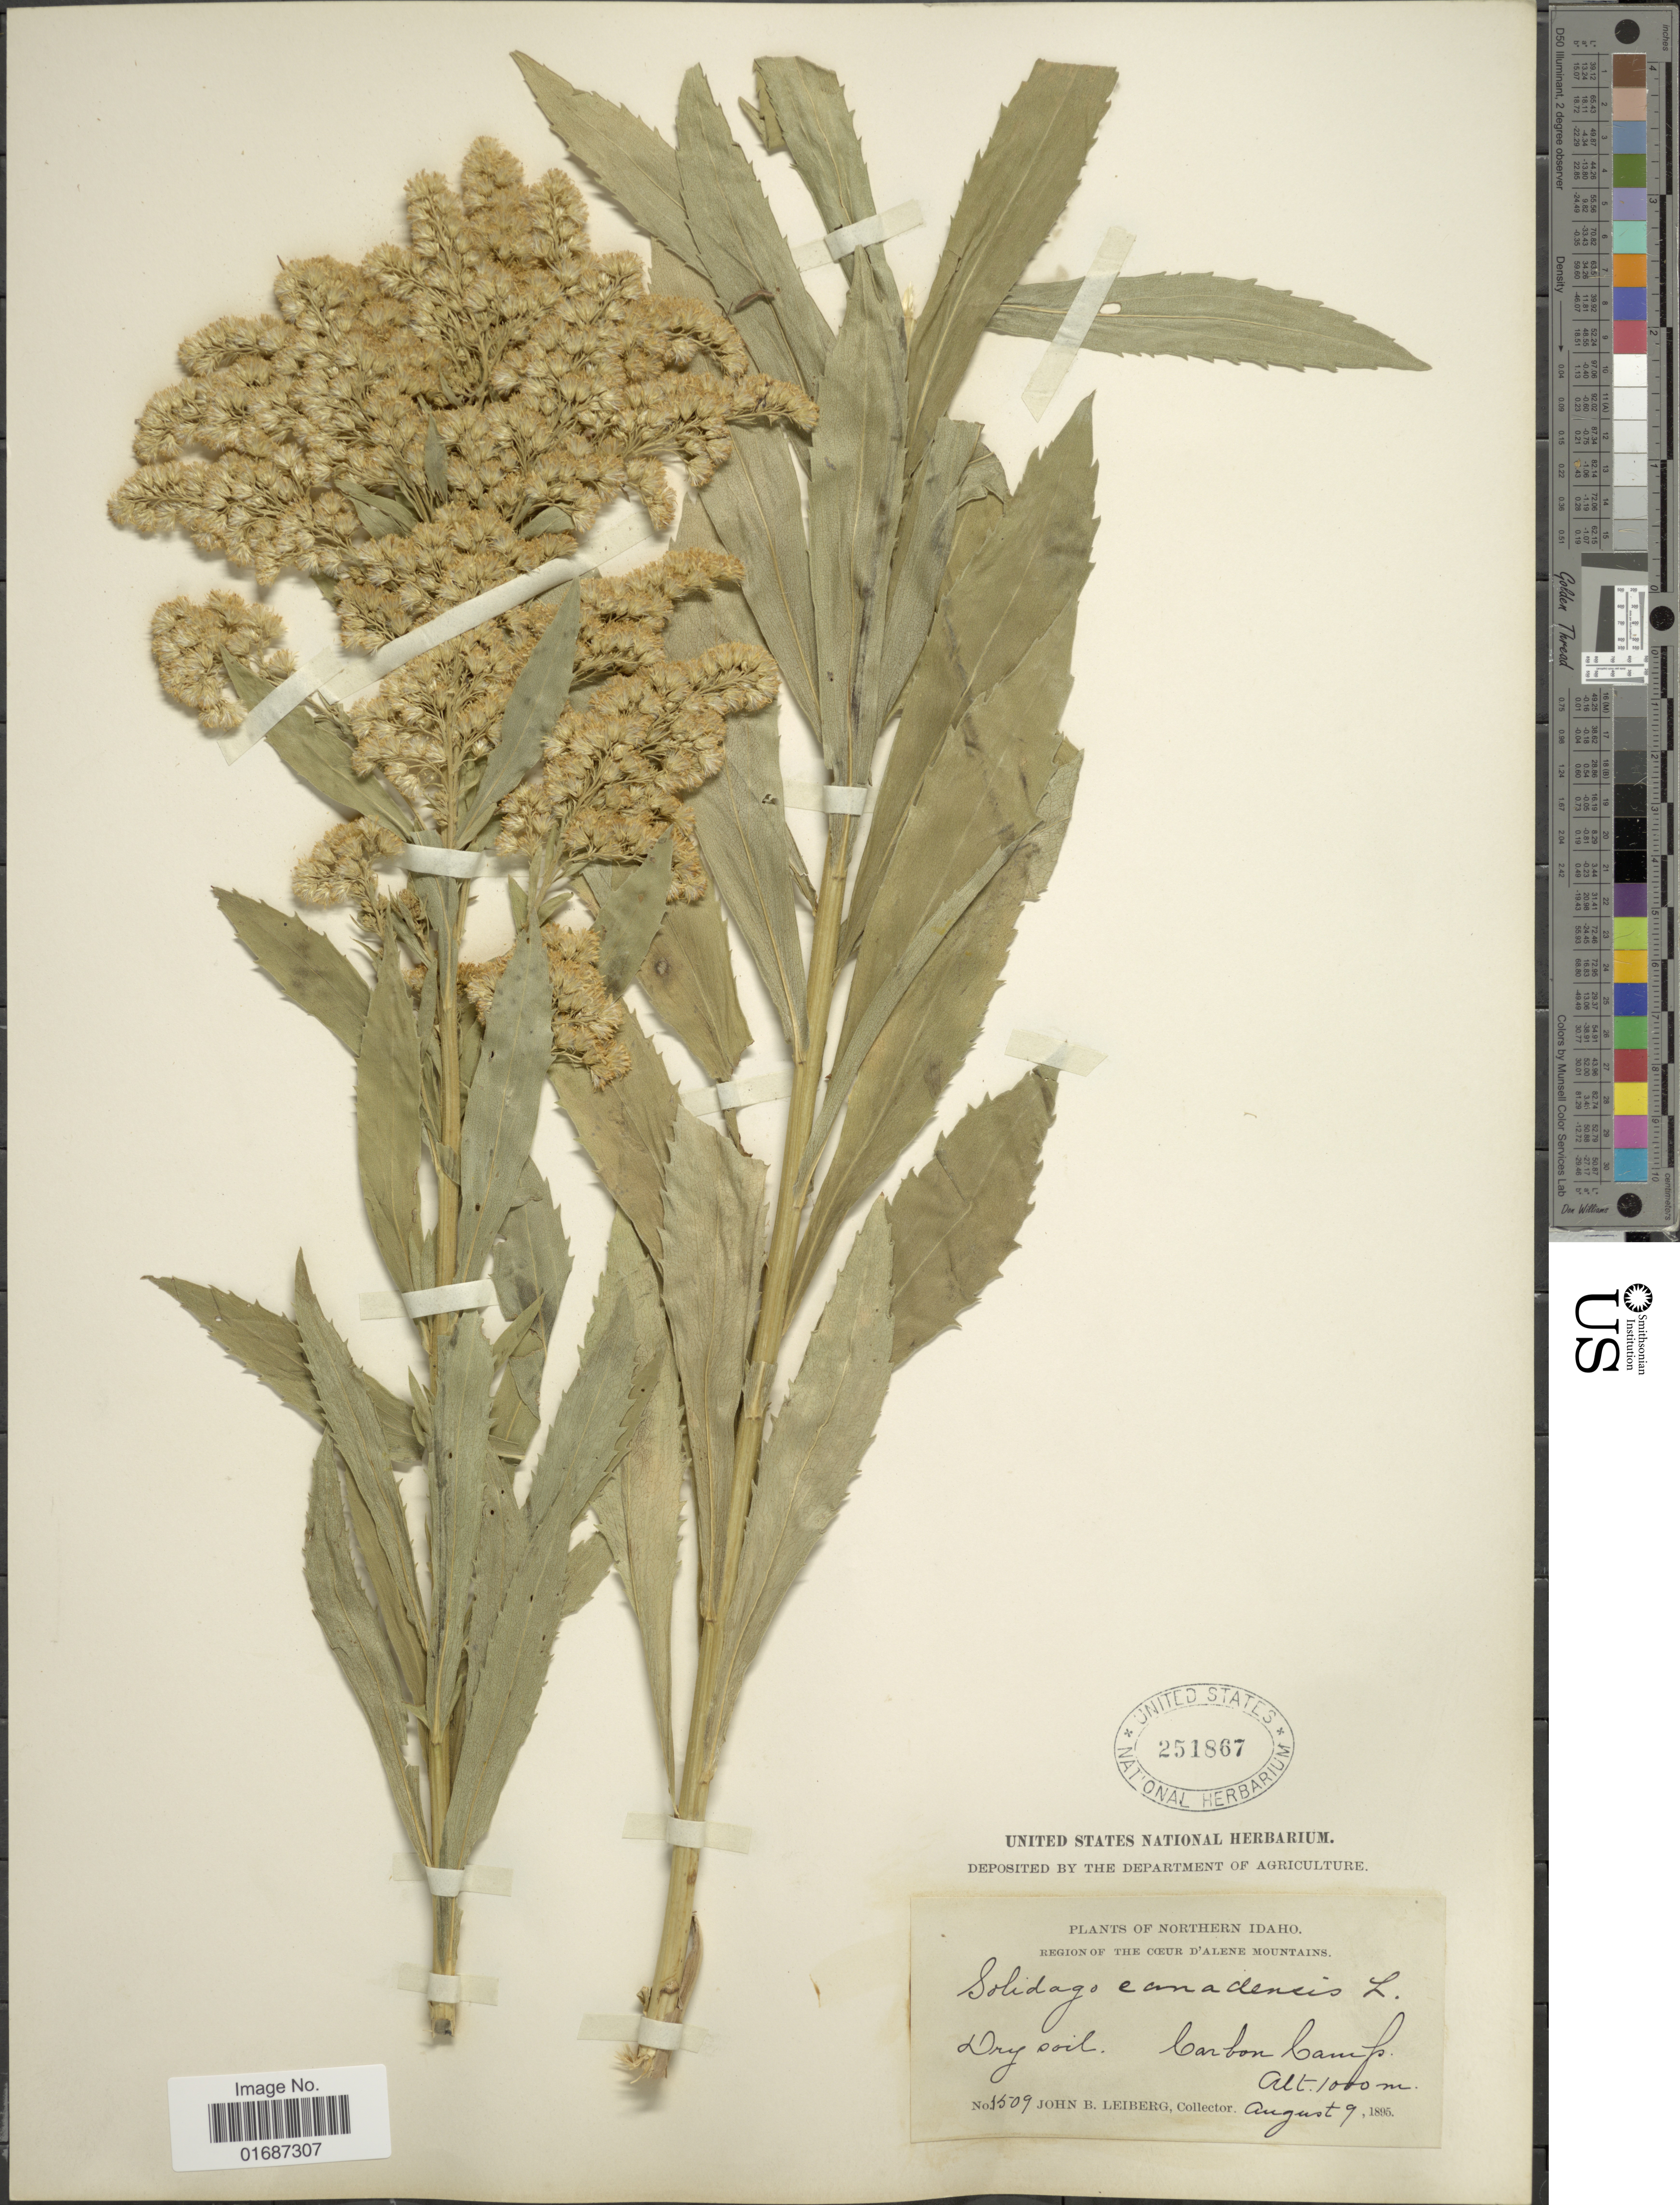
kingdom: Plantae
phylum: Tracheophyta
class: Magnoliopsida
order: Asterales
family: Asteraceae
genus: Solidago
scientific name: Solidago gigantea var. leiophylla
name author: Fernald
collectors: J. B. Leiberg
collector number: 1509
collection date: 1895-08-09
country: United States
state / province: Idaho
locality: Northern Idaho, Region of the Coeur d'Alene Mountains. Carbon Camp.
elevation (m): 1000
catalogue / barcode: US 251867